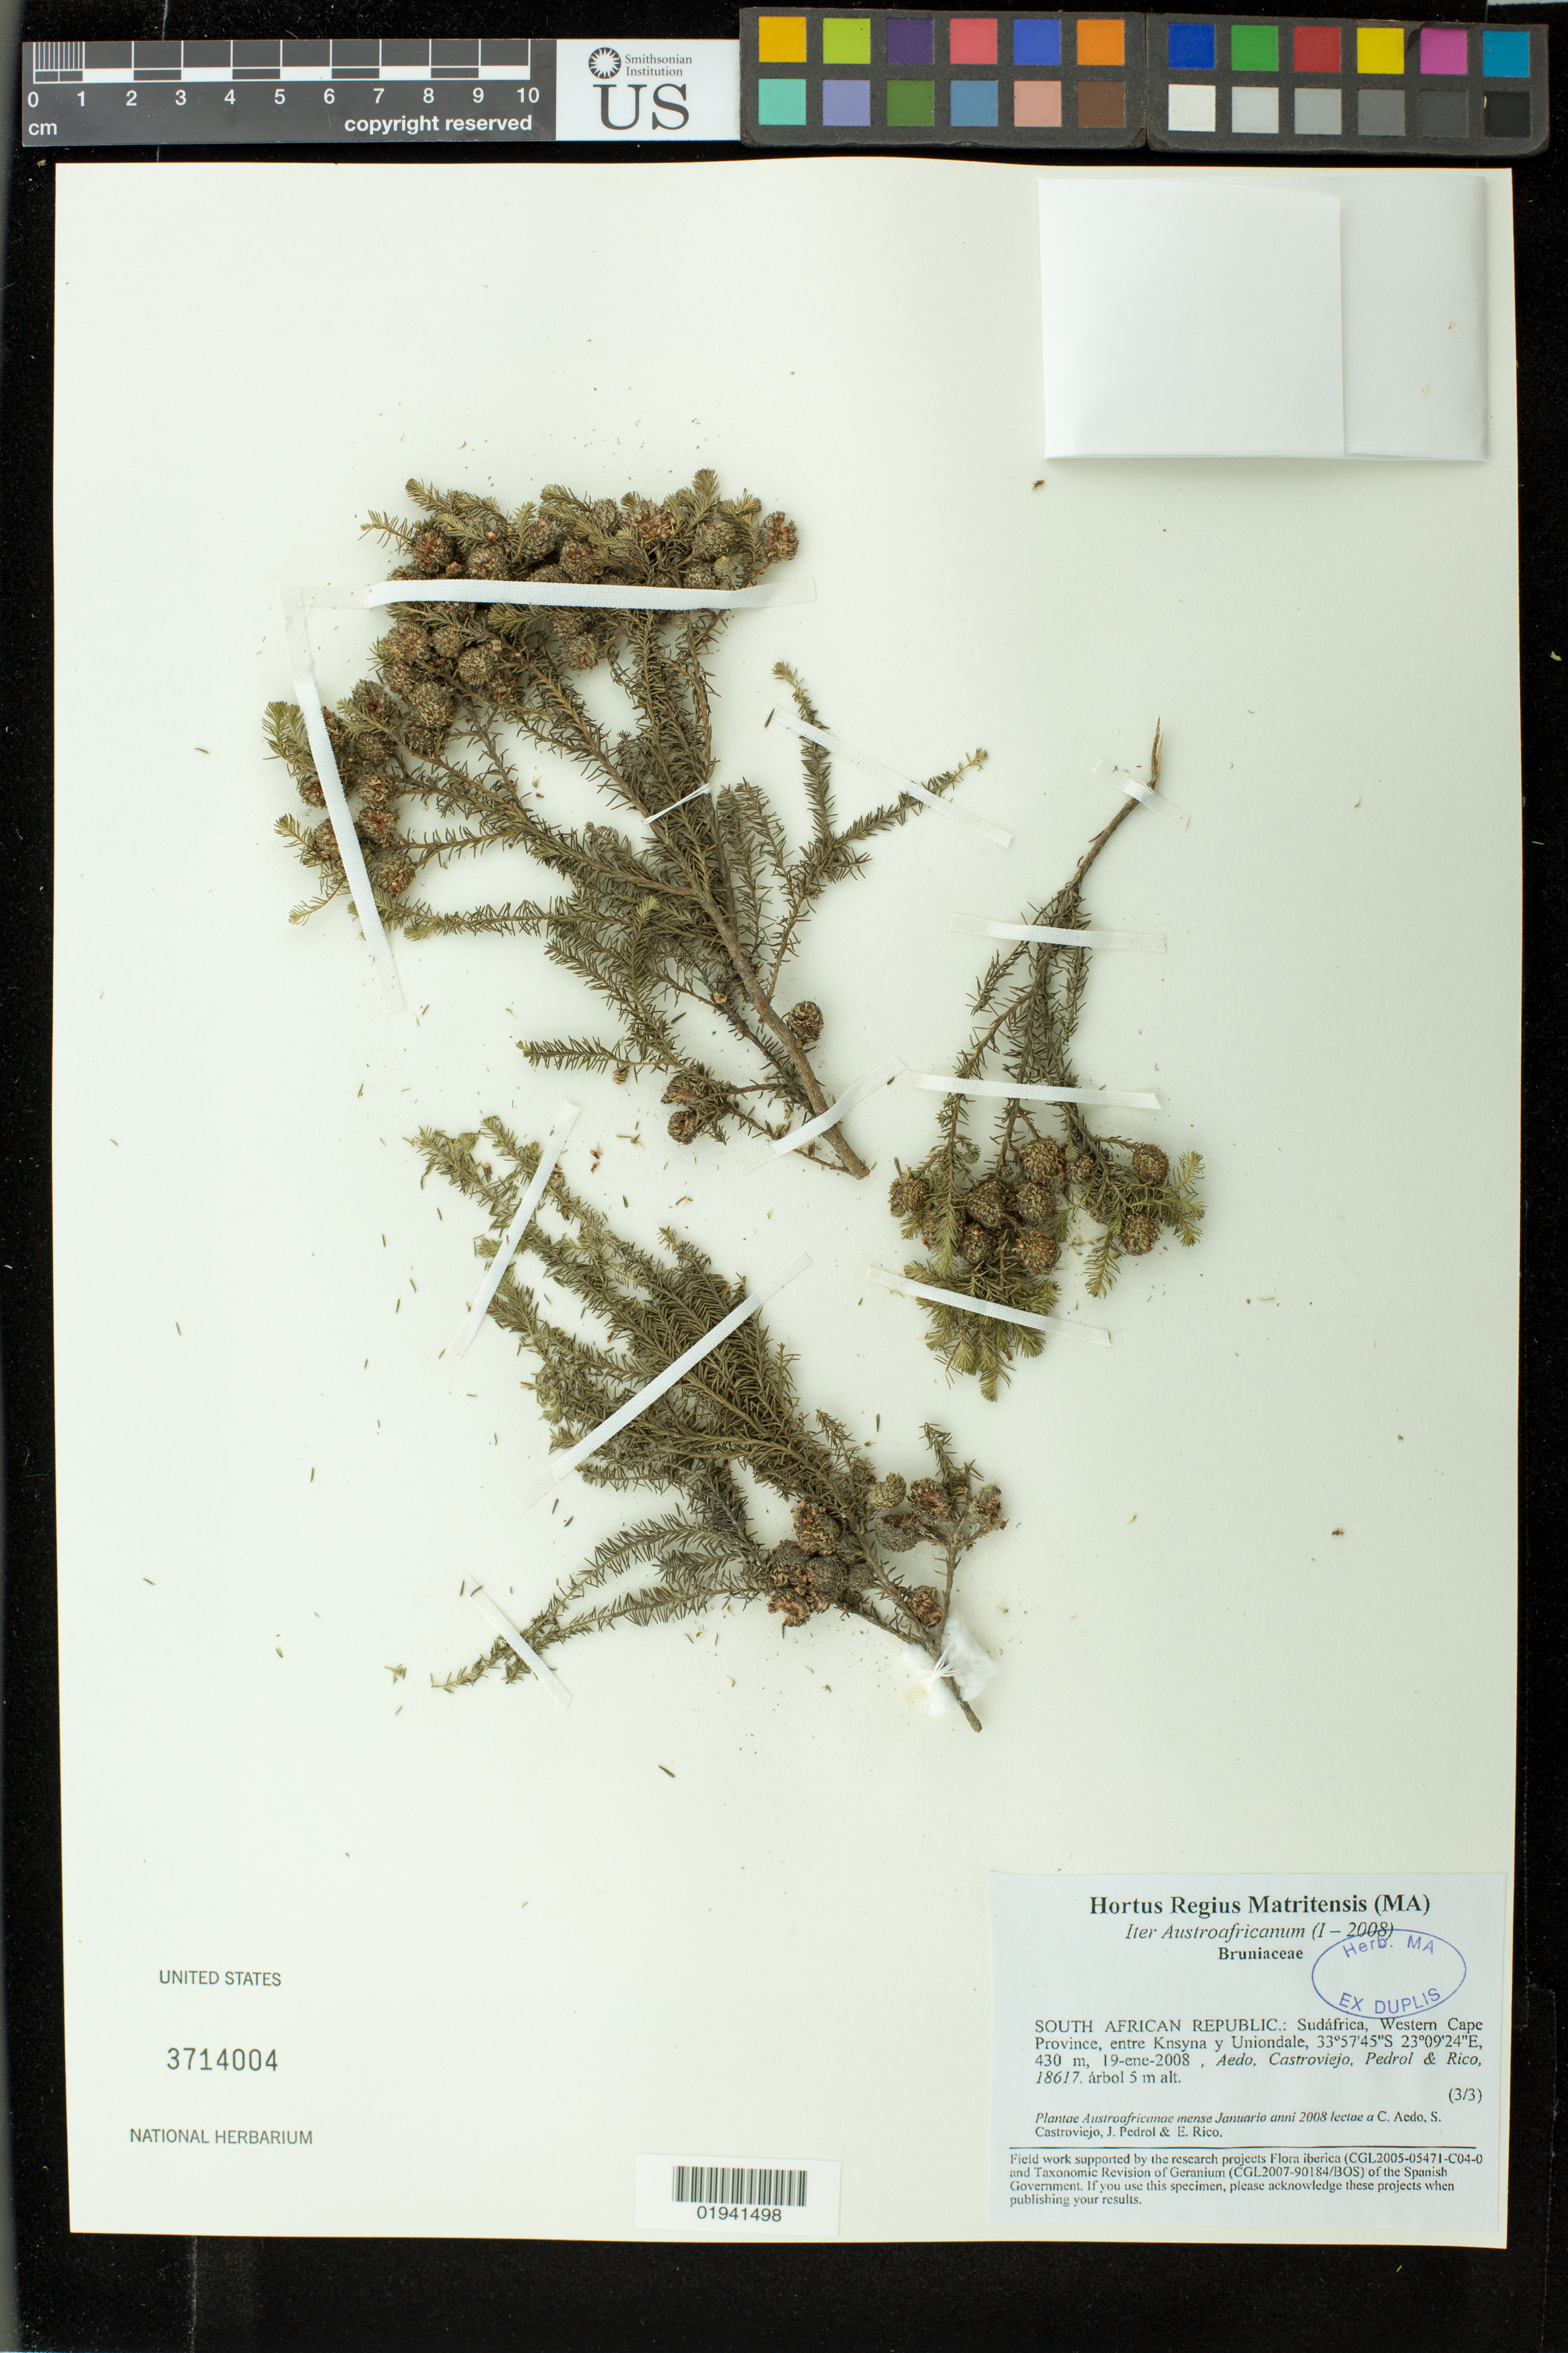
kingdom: Plantae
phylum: Tracheophyta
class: Magnoliopsida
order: Bruniales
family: Bruniaceae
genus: Berzelia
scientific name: Berzelia commutata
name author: Sond.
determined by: Strong, Mark T., (BOT), Smithsonian Institution - National Museum of Natural History (UNITED STATES)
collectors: C. Aedo, S. Castroviejo, J. Pedrol & E. Rico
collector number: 18617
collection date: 2008-01-19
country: South Africa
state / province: Western Cape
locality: Sudafrica, entre Knsyna y Uniondale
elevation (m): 430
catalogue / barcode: US 3714004